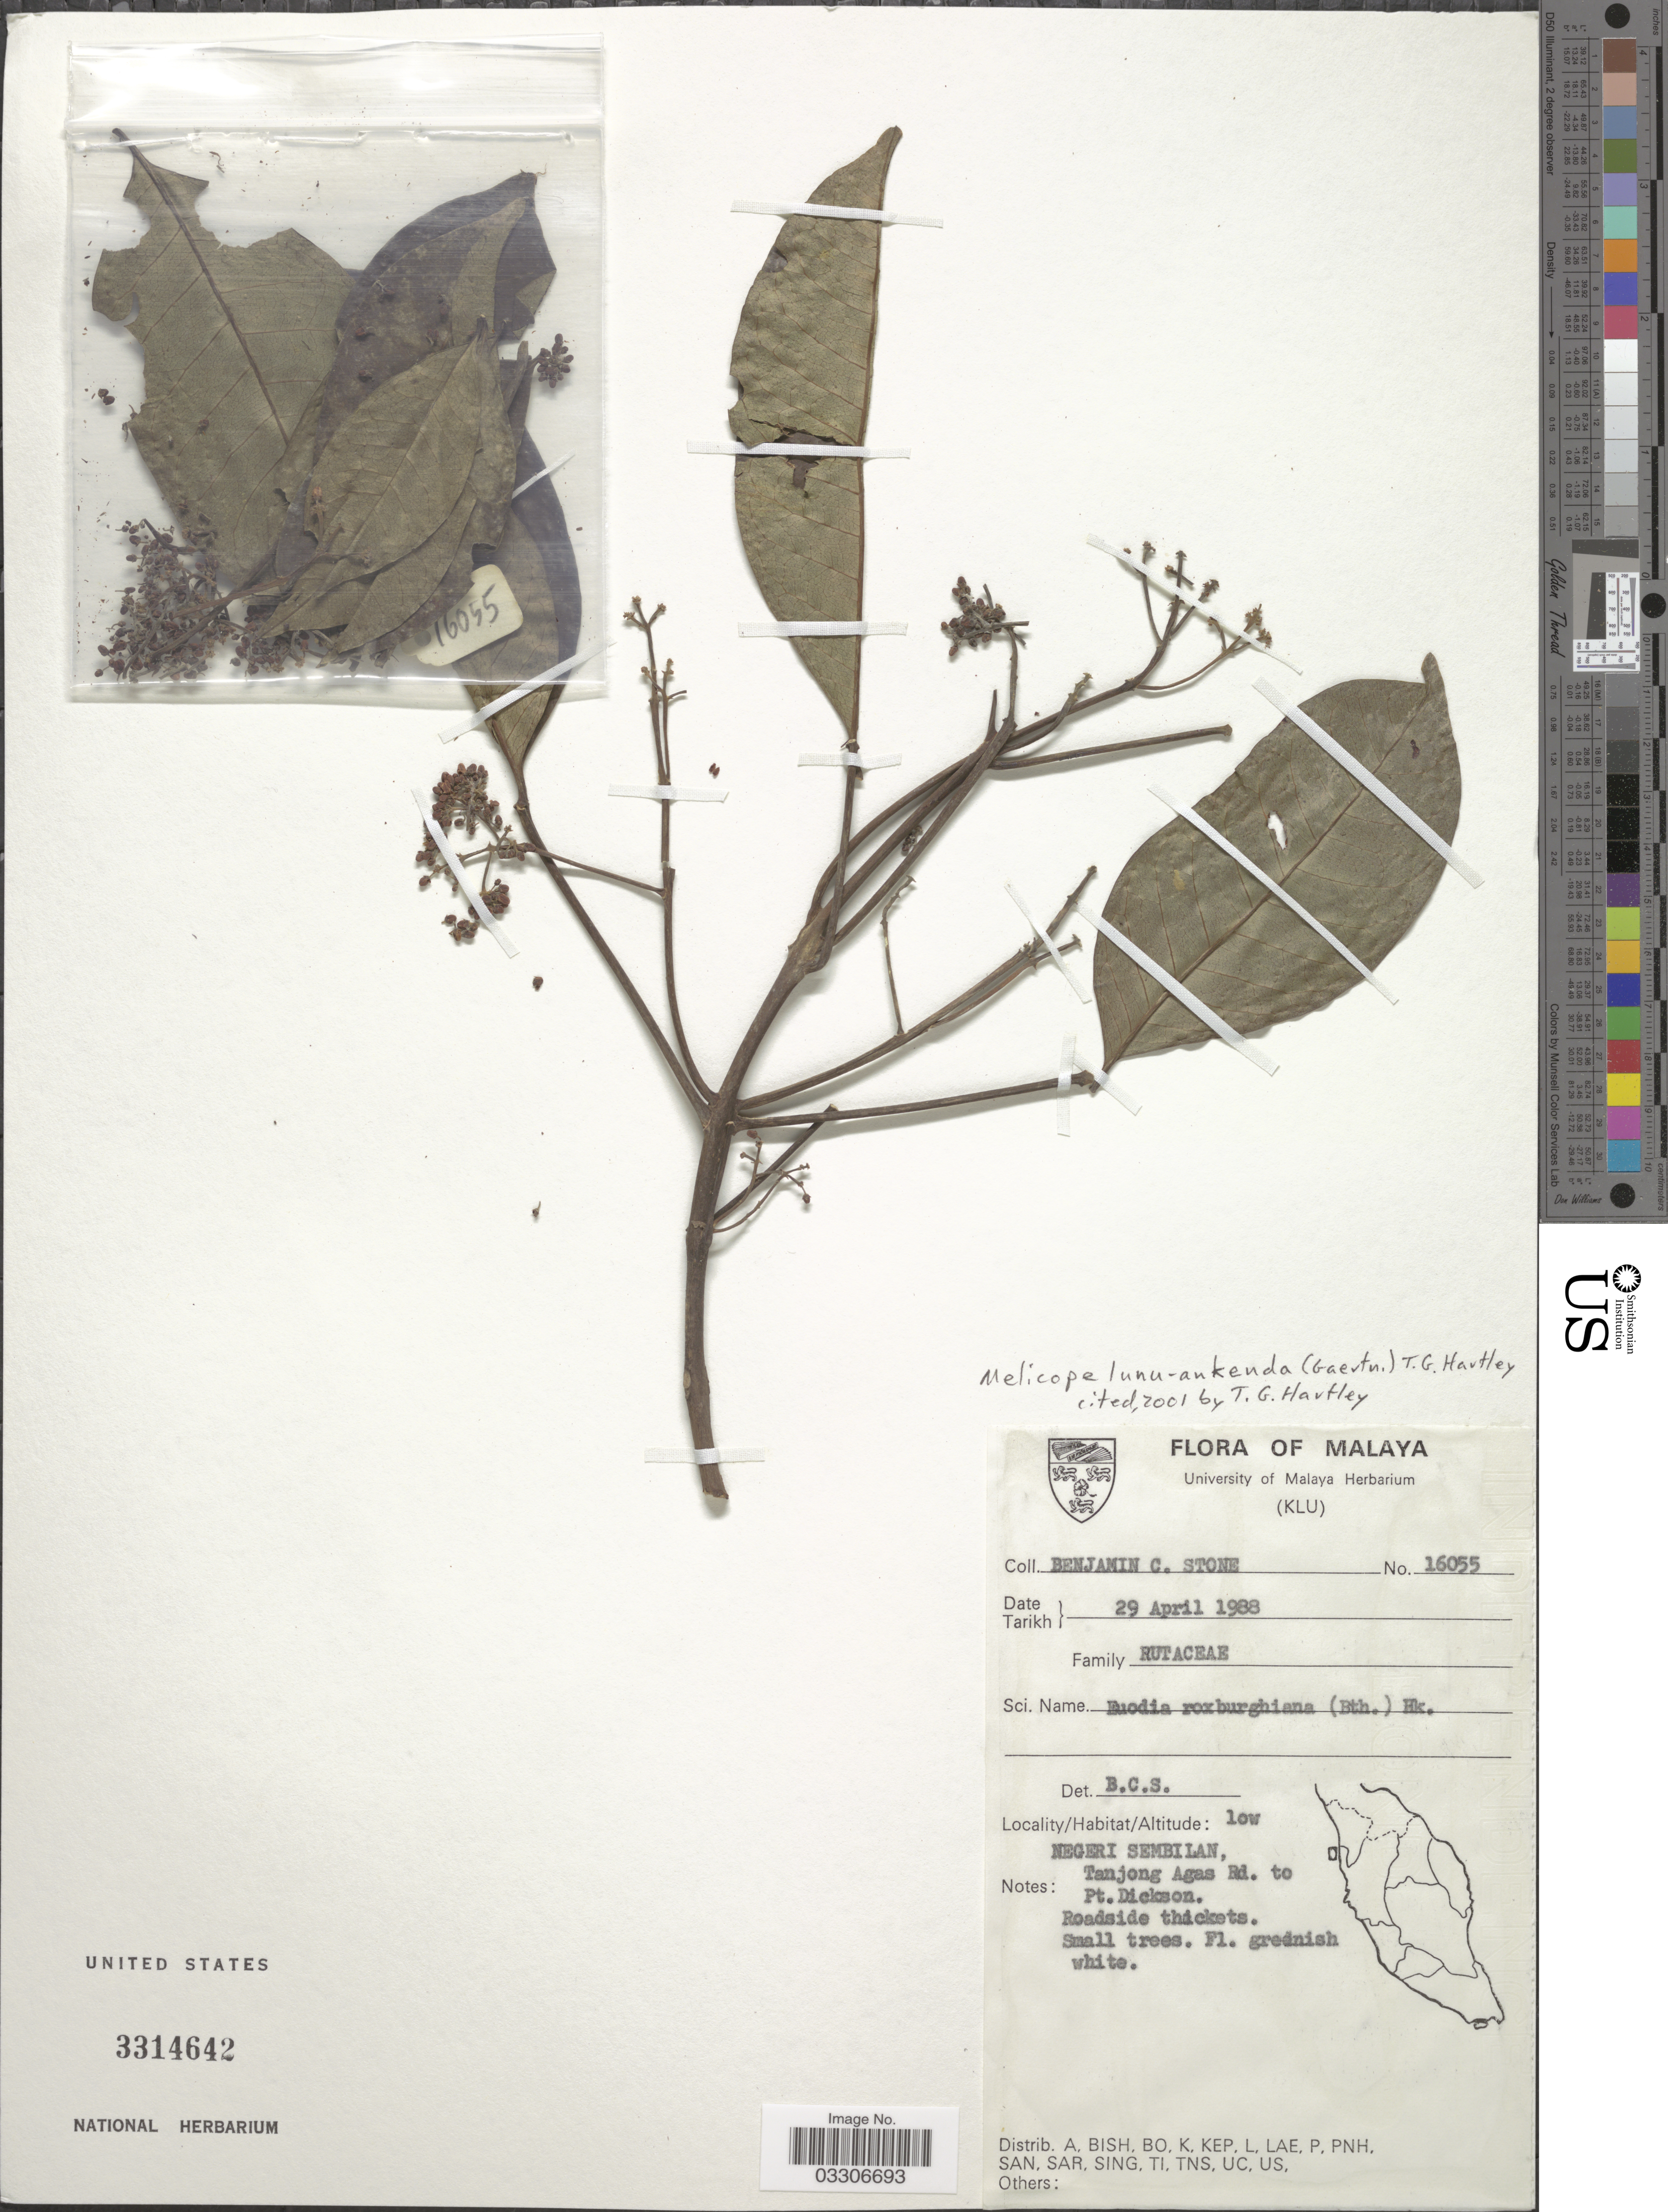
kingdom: Plantae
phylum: Tracheophyta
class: Magnoliopsida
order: Sapindales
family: Rutaceae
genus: Melicope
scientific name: Melicope lunu-ankenda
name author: (Gaertn.) T.G. Hartley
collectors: B. C. Stone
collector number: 16055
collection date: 1988-04-29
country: Malaysia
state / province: Negeri Sembilan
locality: Tanjong Agas Rd. to Pt. Dickson.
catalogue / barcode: US 3314642